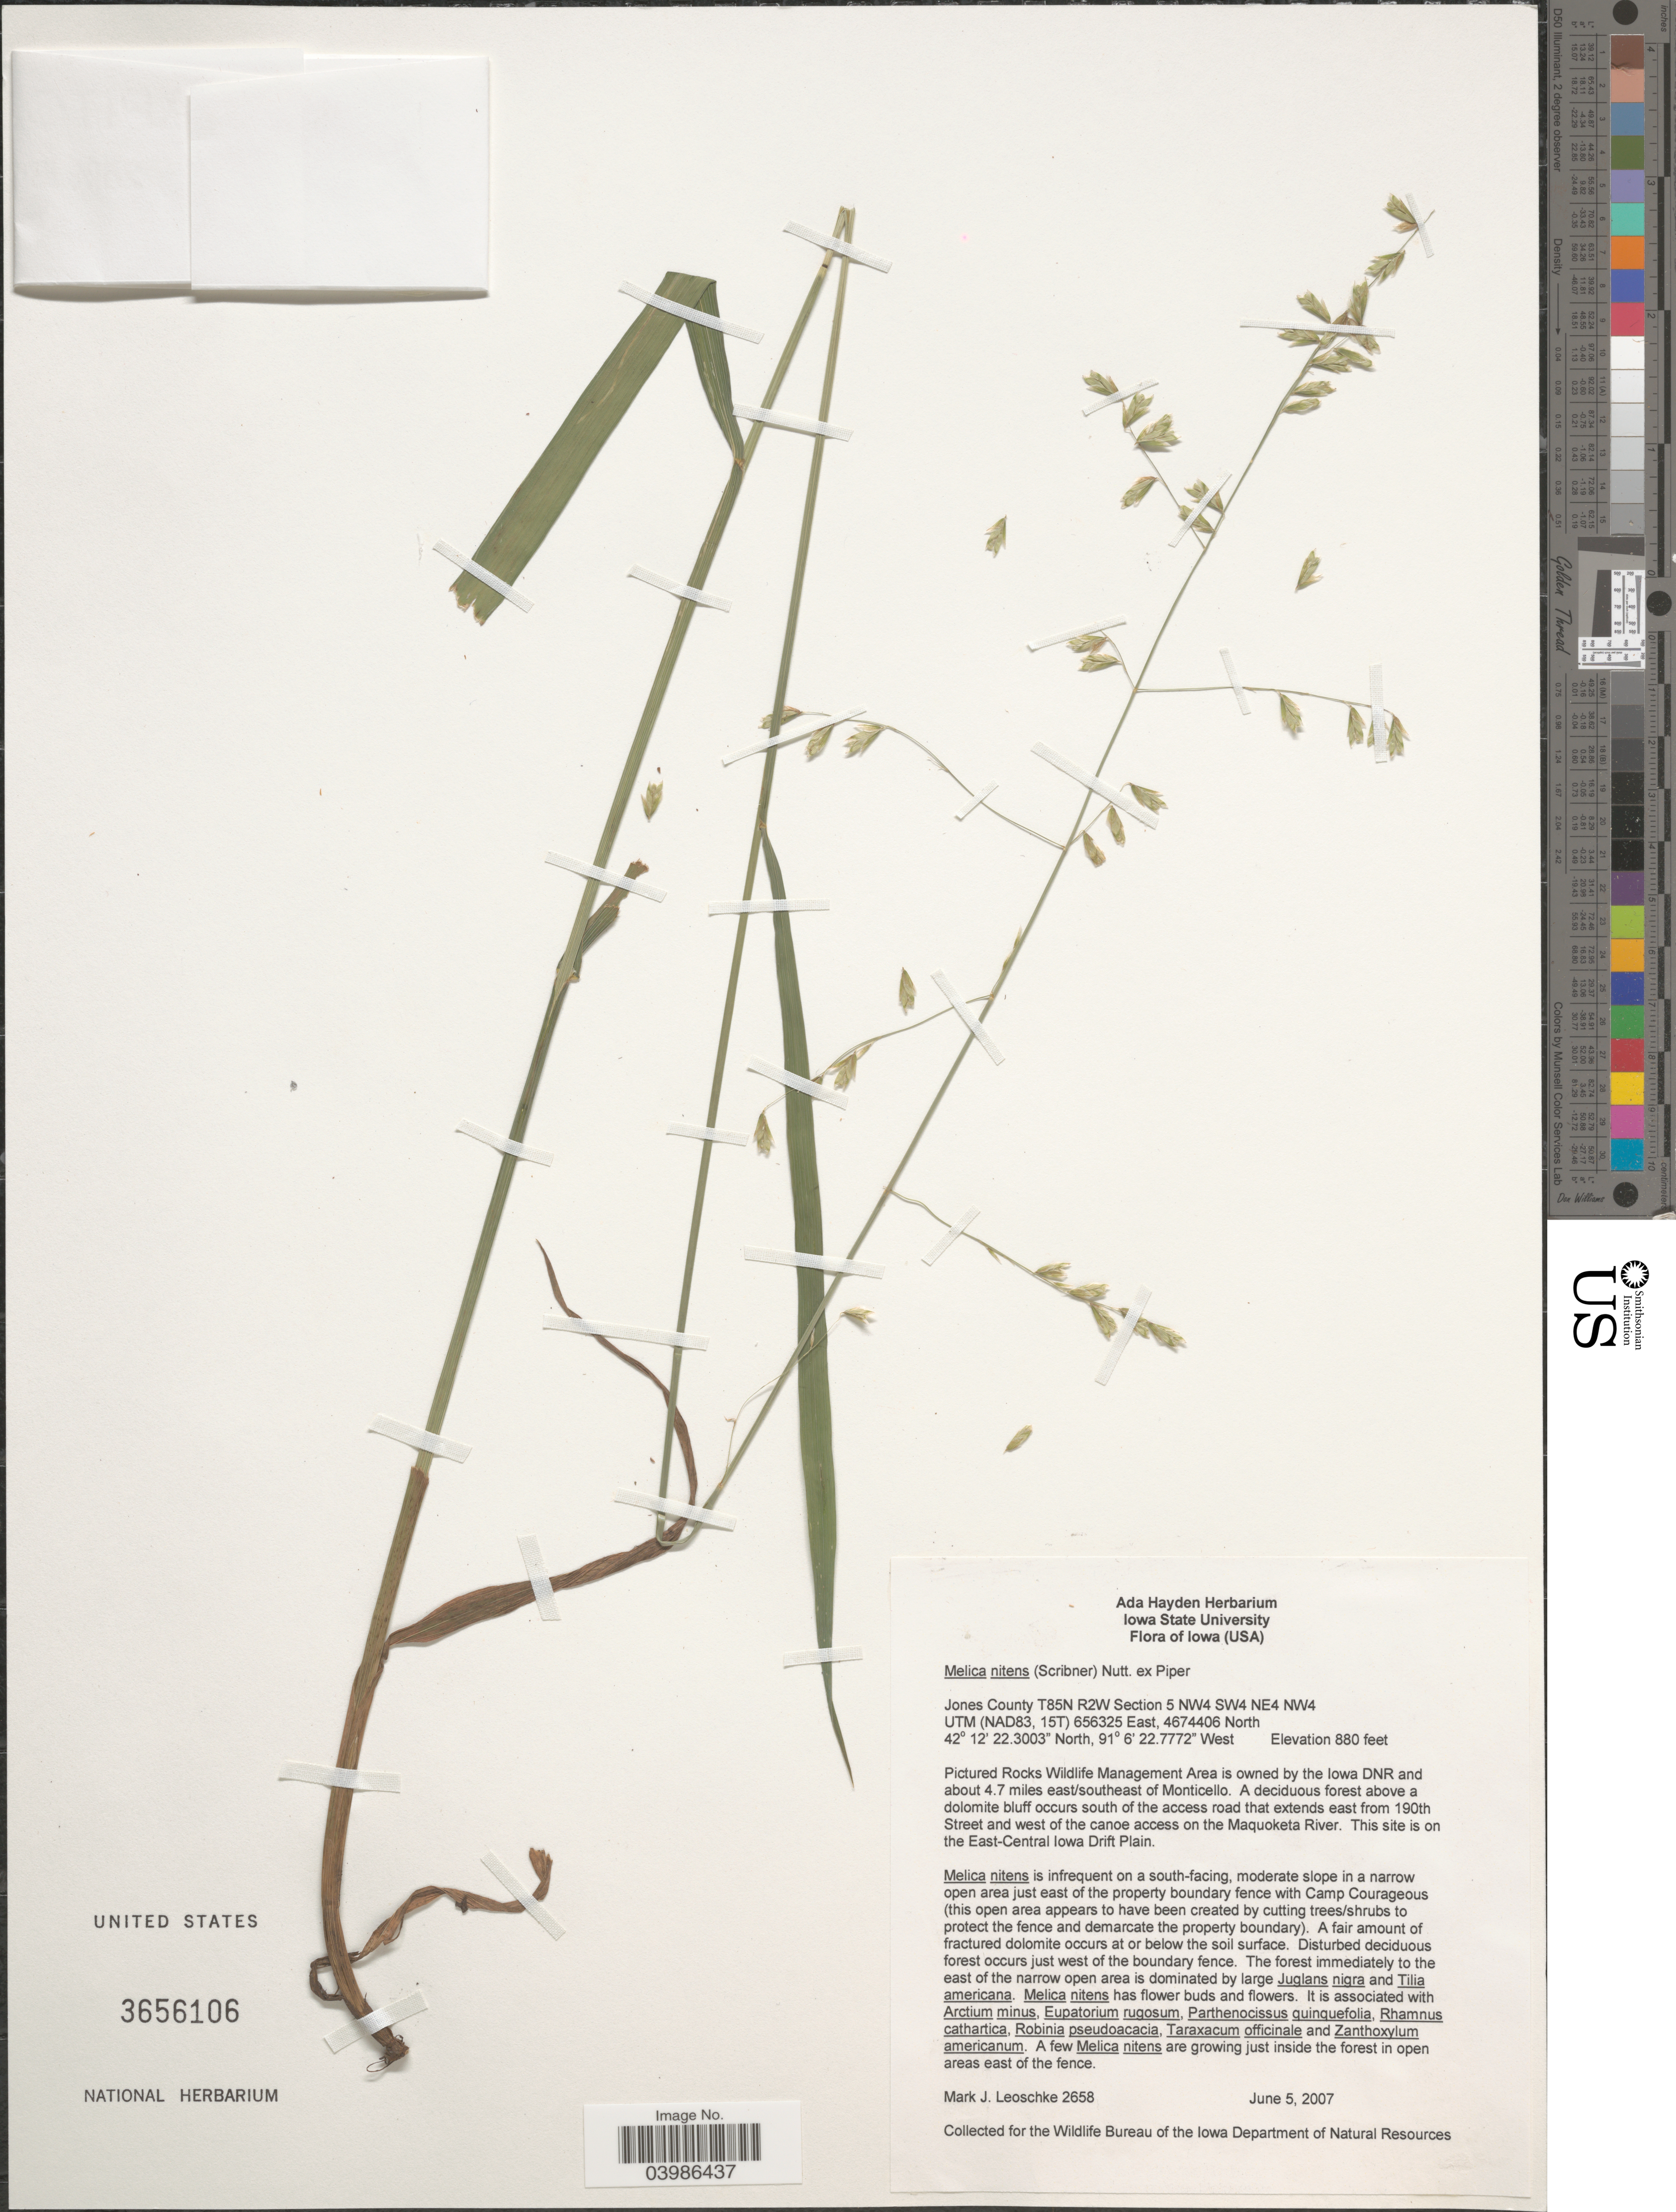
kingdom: Plantae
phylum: Tracheophyta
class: Liliopsida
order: Poales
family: Poaceae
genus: Melica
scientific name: Melica nitens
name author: (Scribn.) Nutt. ex Piper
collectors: M. J. Leoschke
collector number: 2658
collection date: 2007-06-05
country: United States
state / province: Iowa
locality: Jones County T85N R2W Section 5 NW4 SW4 NE4 NW4 UTM (NAD83, 15T) 656325 East, 4674406 North.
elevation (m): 268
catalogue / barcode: US 3656106